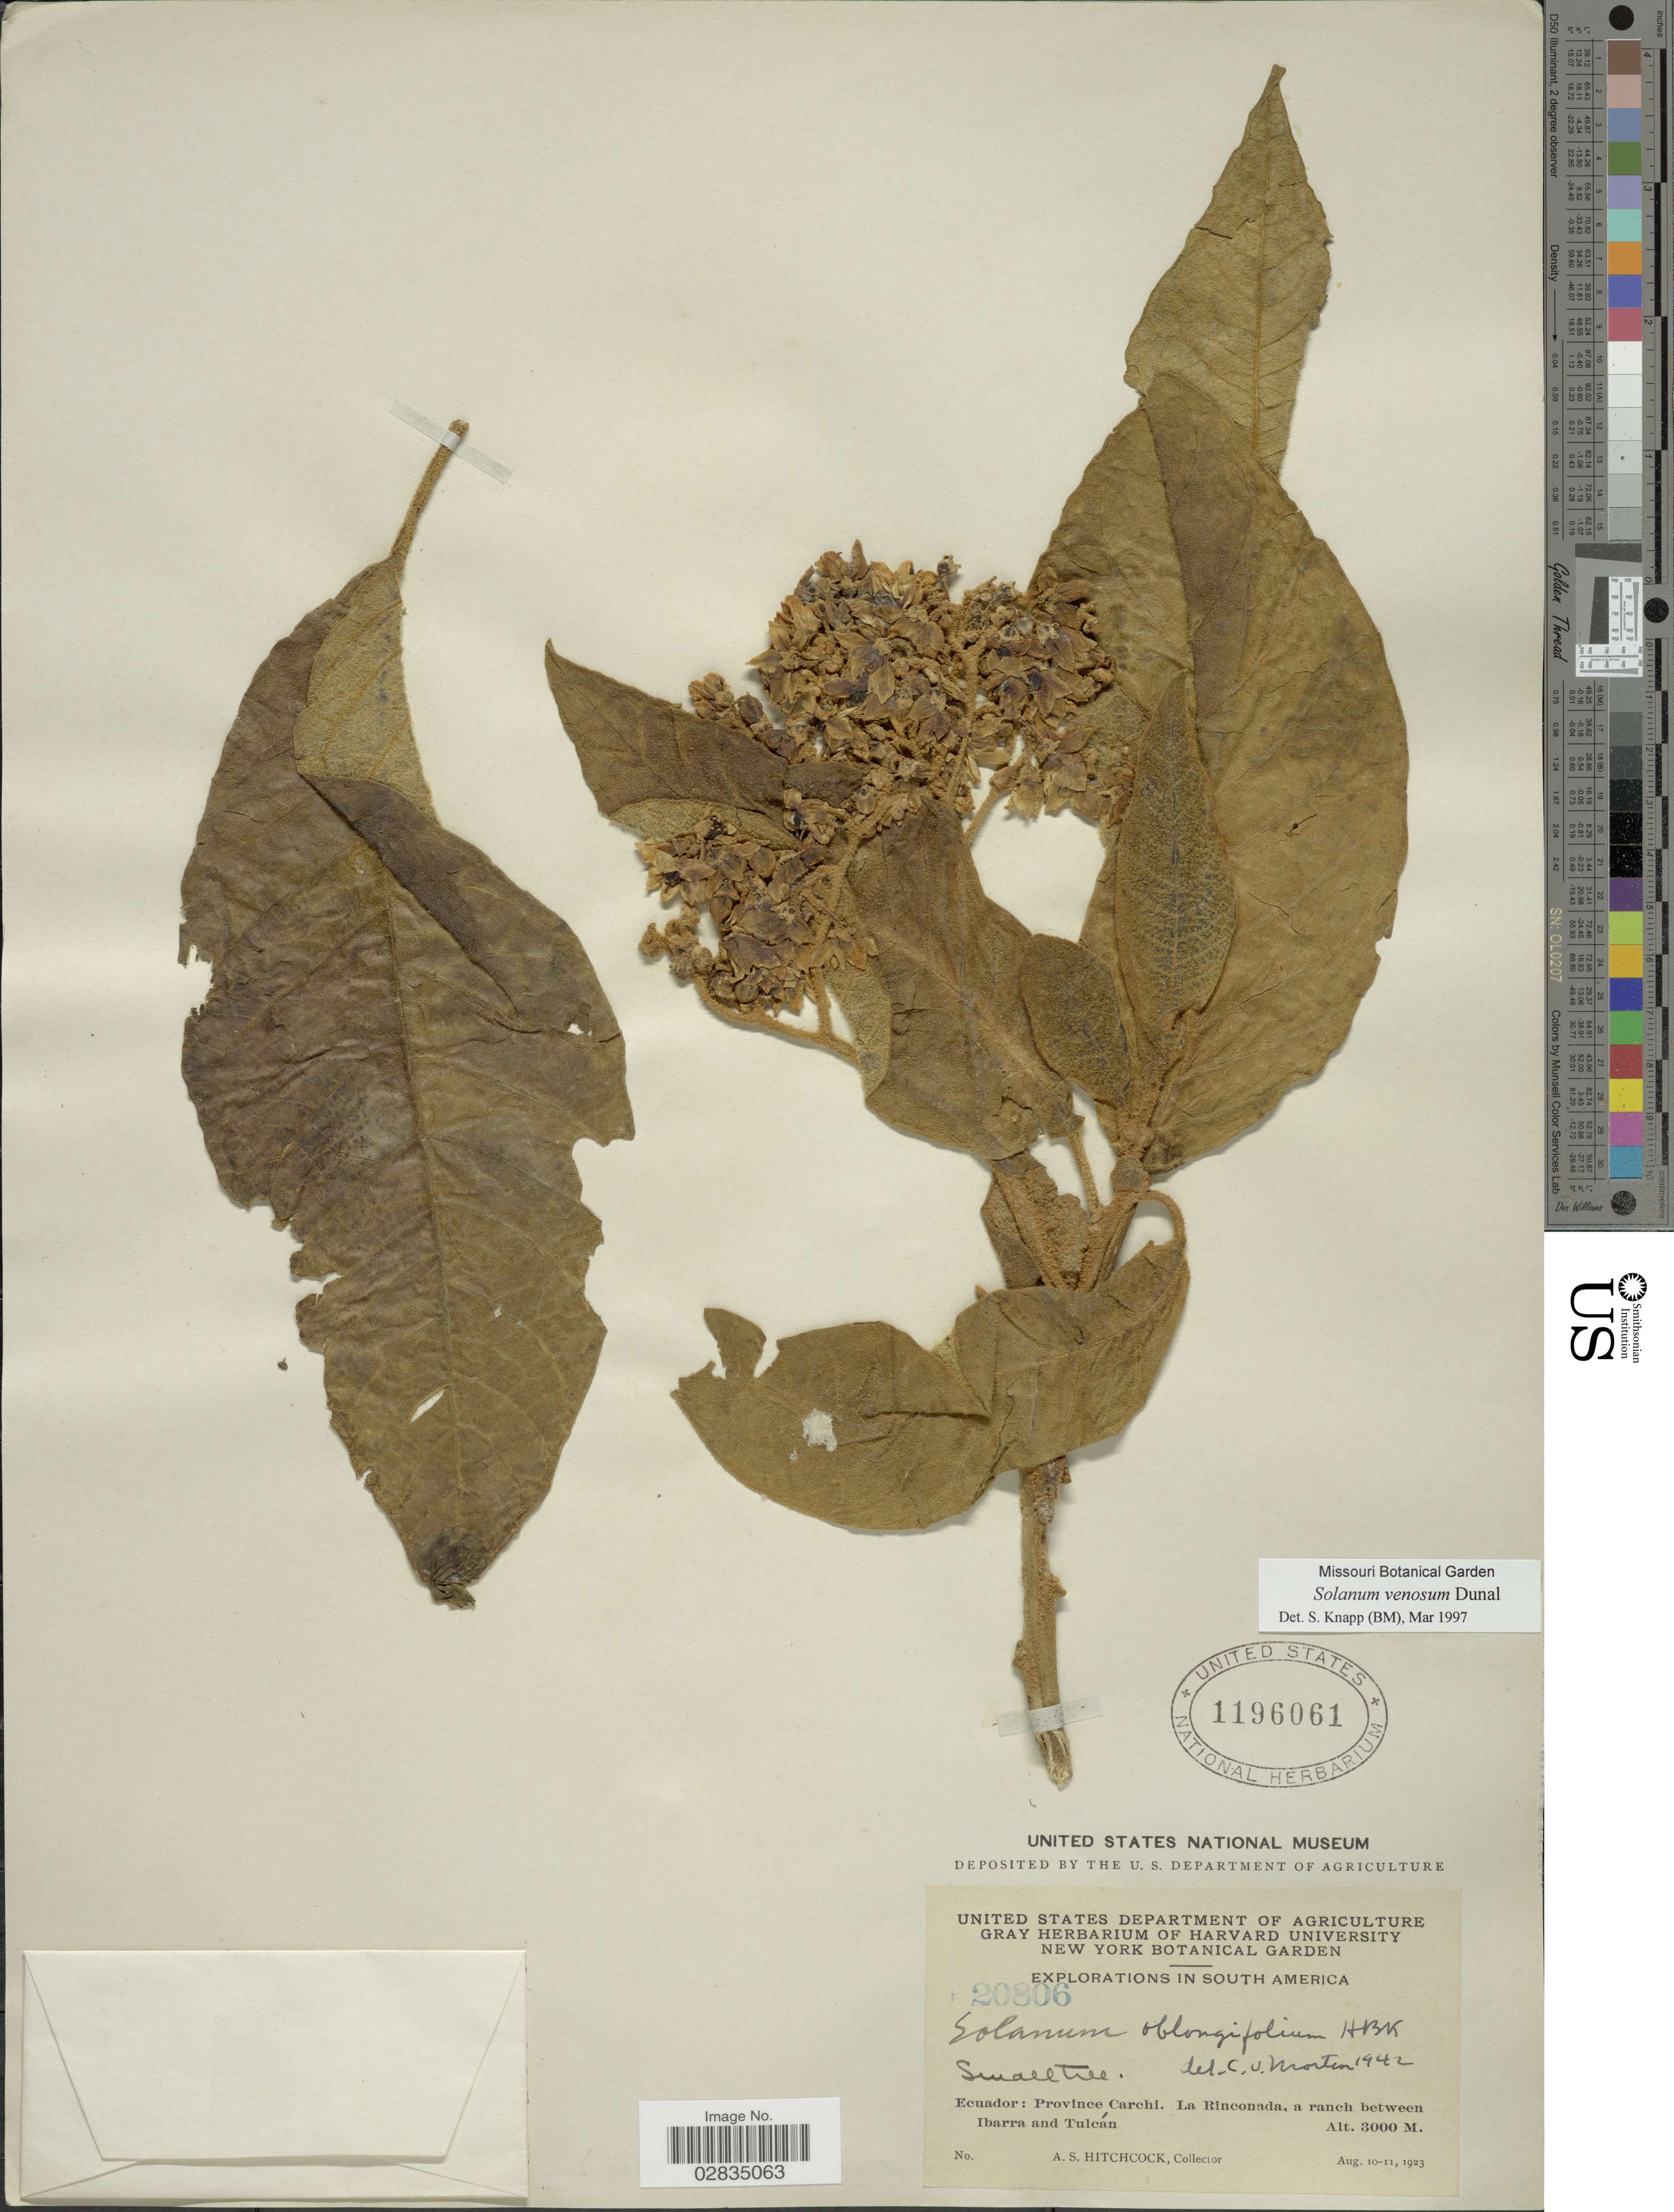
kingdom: Plantae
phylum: Tracheophyta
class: Magnoliopsida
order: Solanales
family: Solanaceae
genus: Solanum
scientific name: Solanum venosum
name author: Dunal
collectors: A. S. Hitchcock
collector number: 20806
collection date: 1923-08-10/1923-08-11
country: Ecuador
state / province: Carchi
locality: La Rinconada, a ranch between Ibarra and Tulcán.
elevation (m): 3000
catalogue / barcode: US 1196061